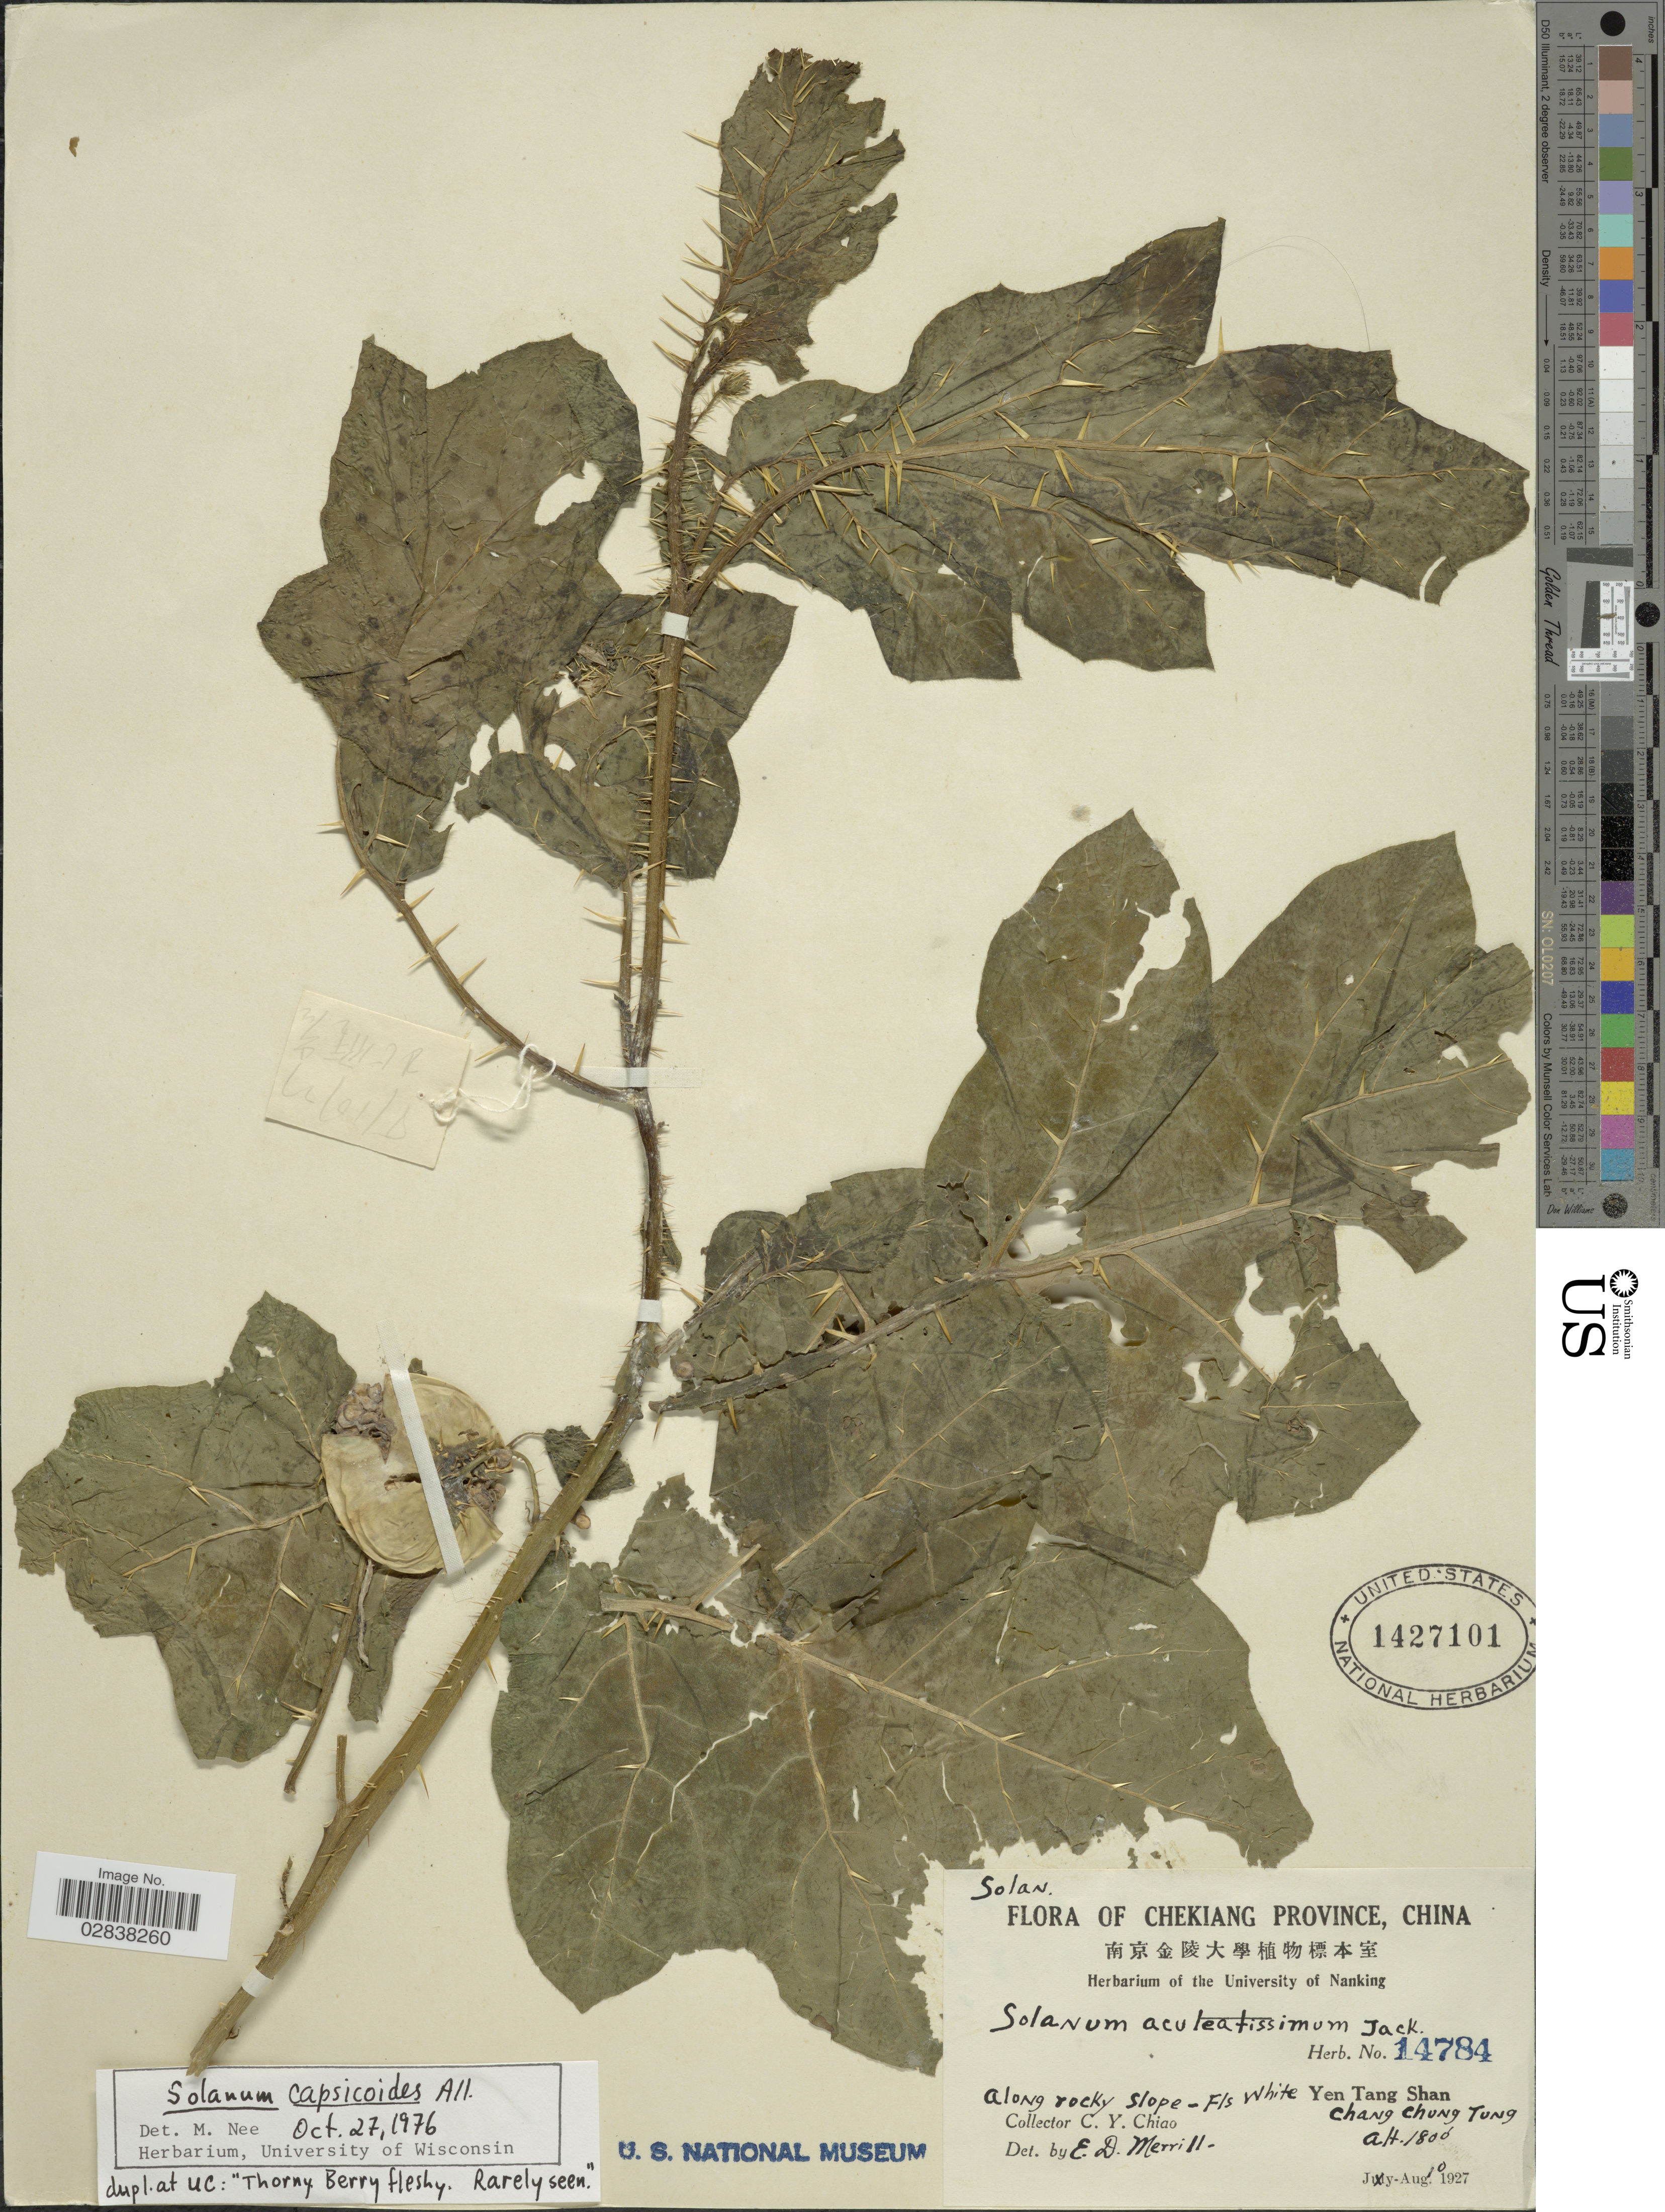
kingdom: Plantae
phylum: Tracheophyta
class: Magnoliopsida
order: Solanales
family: Solanaceae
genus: Solanum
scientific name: Solanum capsicoides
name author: All.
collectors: C. Y. Chiao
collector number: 14784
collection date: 1927-08-10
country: China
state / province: Zhejiang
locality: Chekiang Province, Yen Tang Shan, Chang Chung Tung.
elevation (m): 549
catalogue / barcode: US 1427101